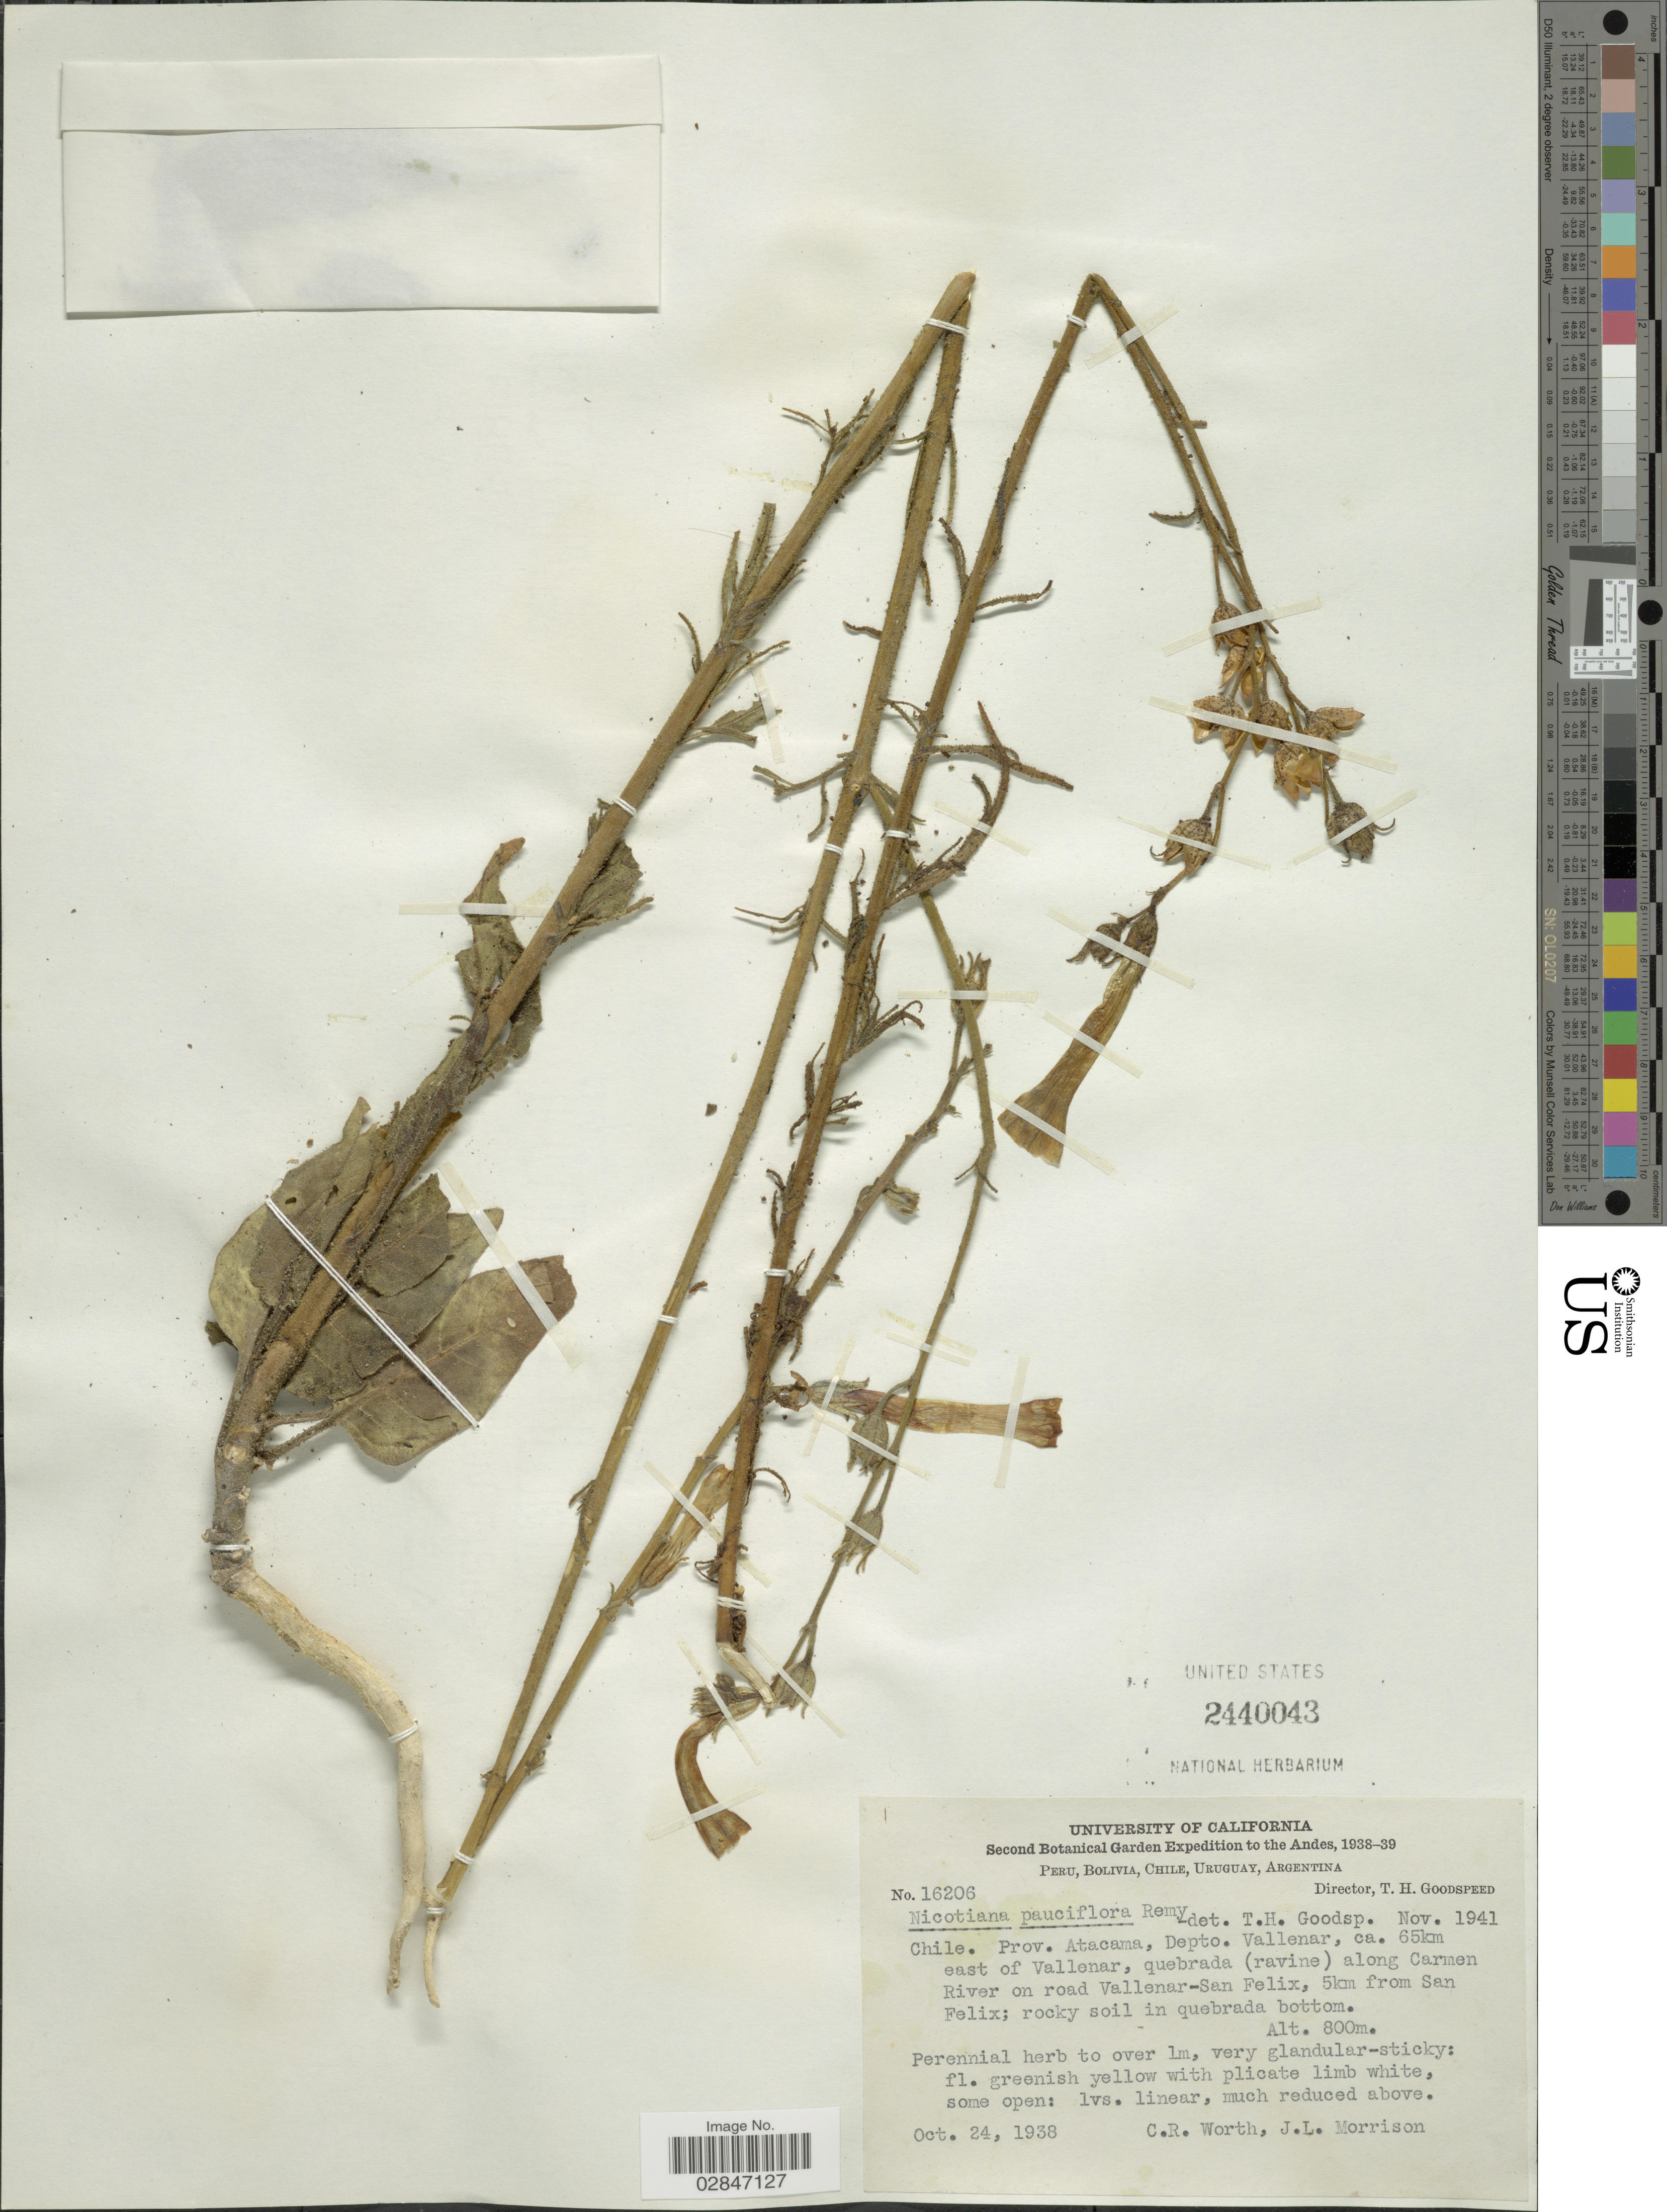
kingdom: Plantae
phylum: Tracheophyta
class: Magnoliopsida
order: Solanales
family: Solanaceae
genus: Nicotiana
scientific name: Nicotiana pauciflora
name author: J. Rémy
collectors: C. R. Worth & J. Morrison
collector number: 16206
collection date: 1938-10-24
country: Chile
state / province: Atacama (III)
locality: Prov. Atacama, Depto. Vallenar, ca. 65km east of Vallenar, quebrada (ravine) along Carmen River on road Vallenar-San Felix, 5km from San Felix, The Andes.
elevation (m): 800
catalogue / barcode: US 2440043